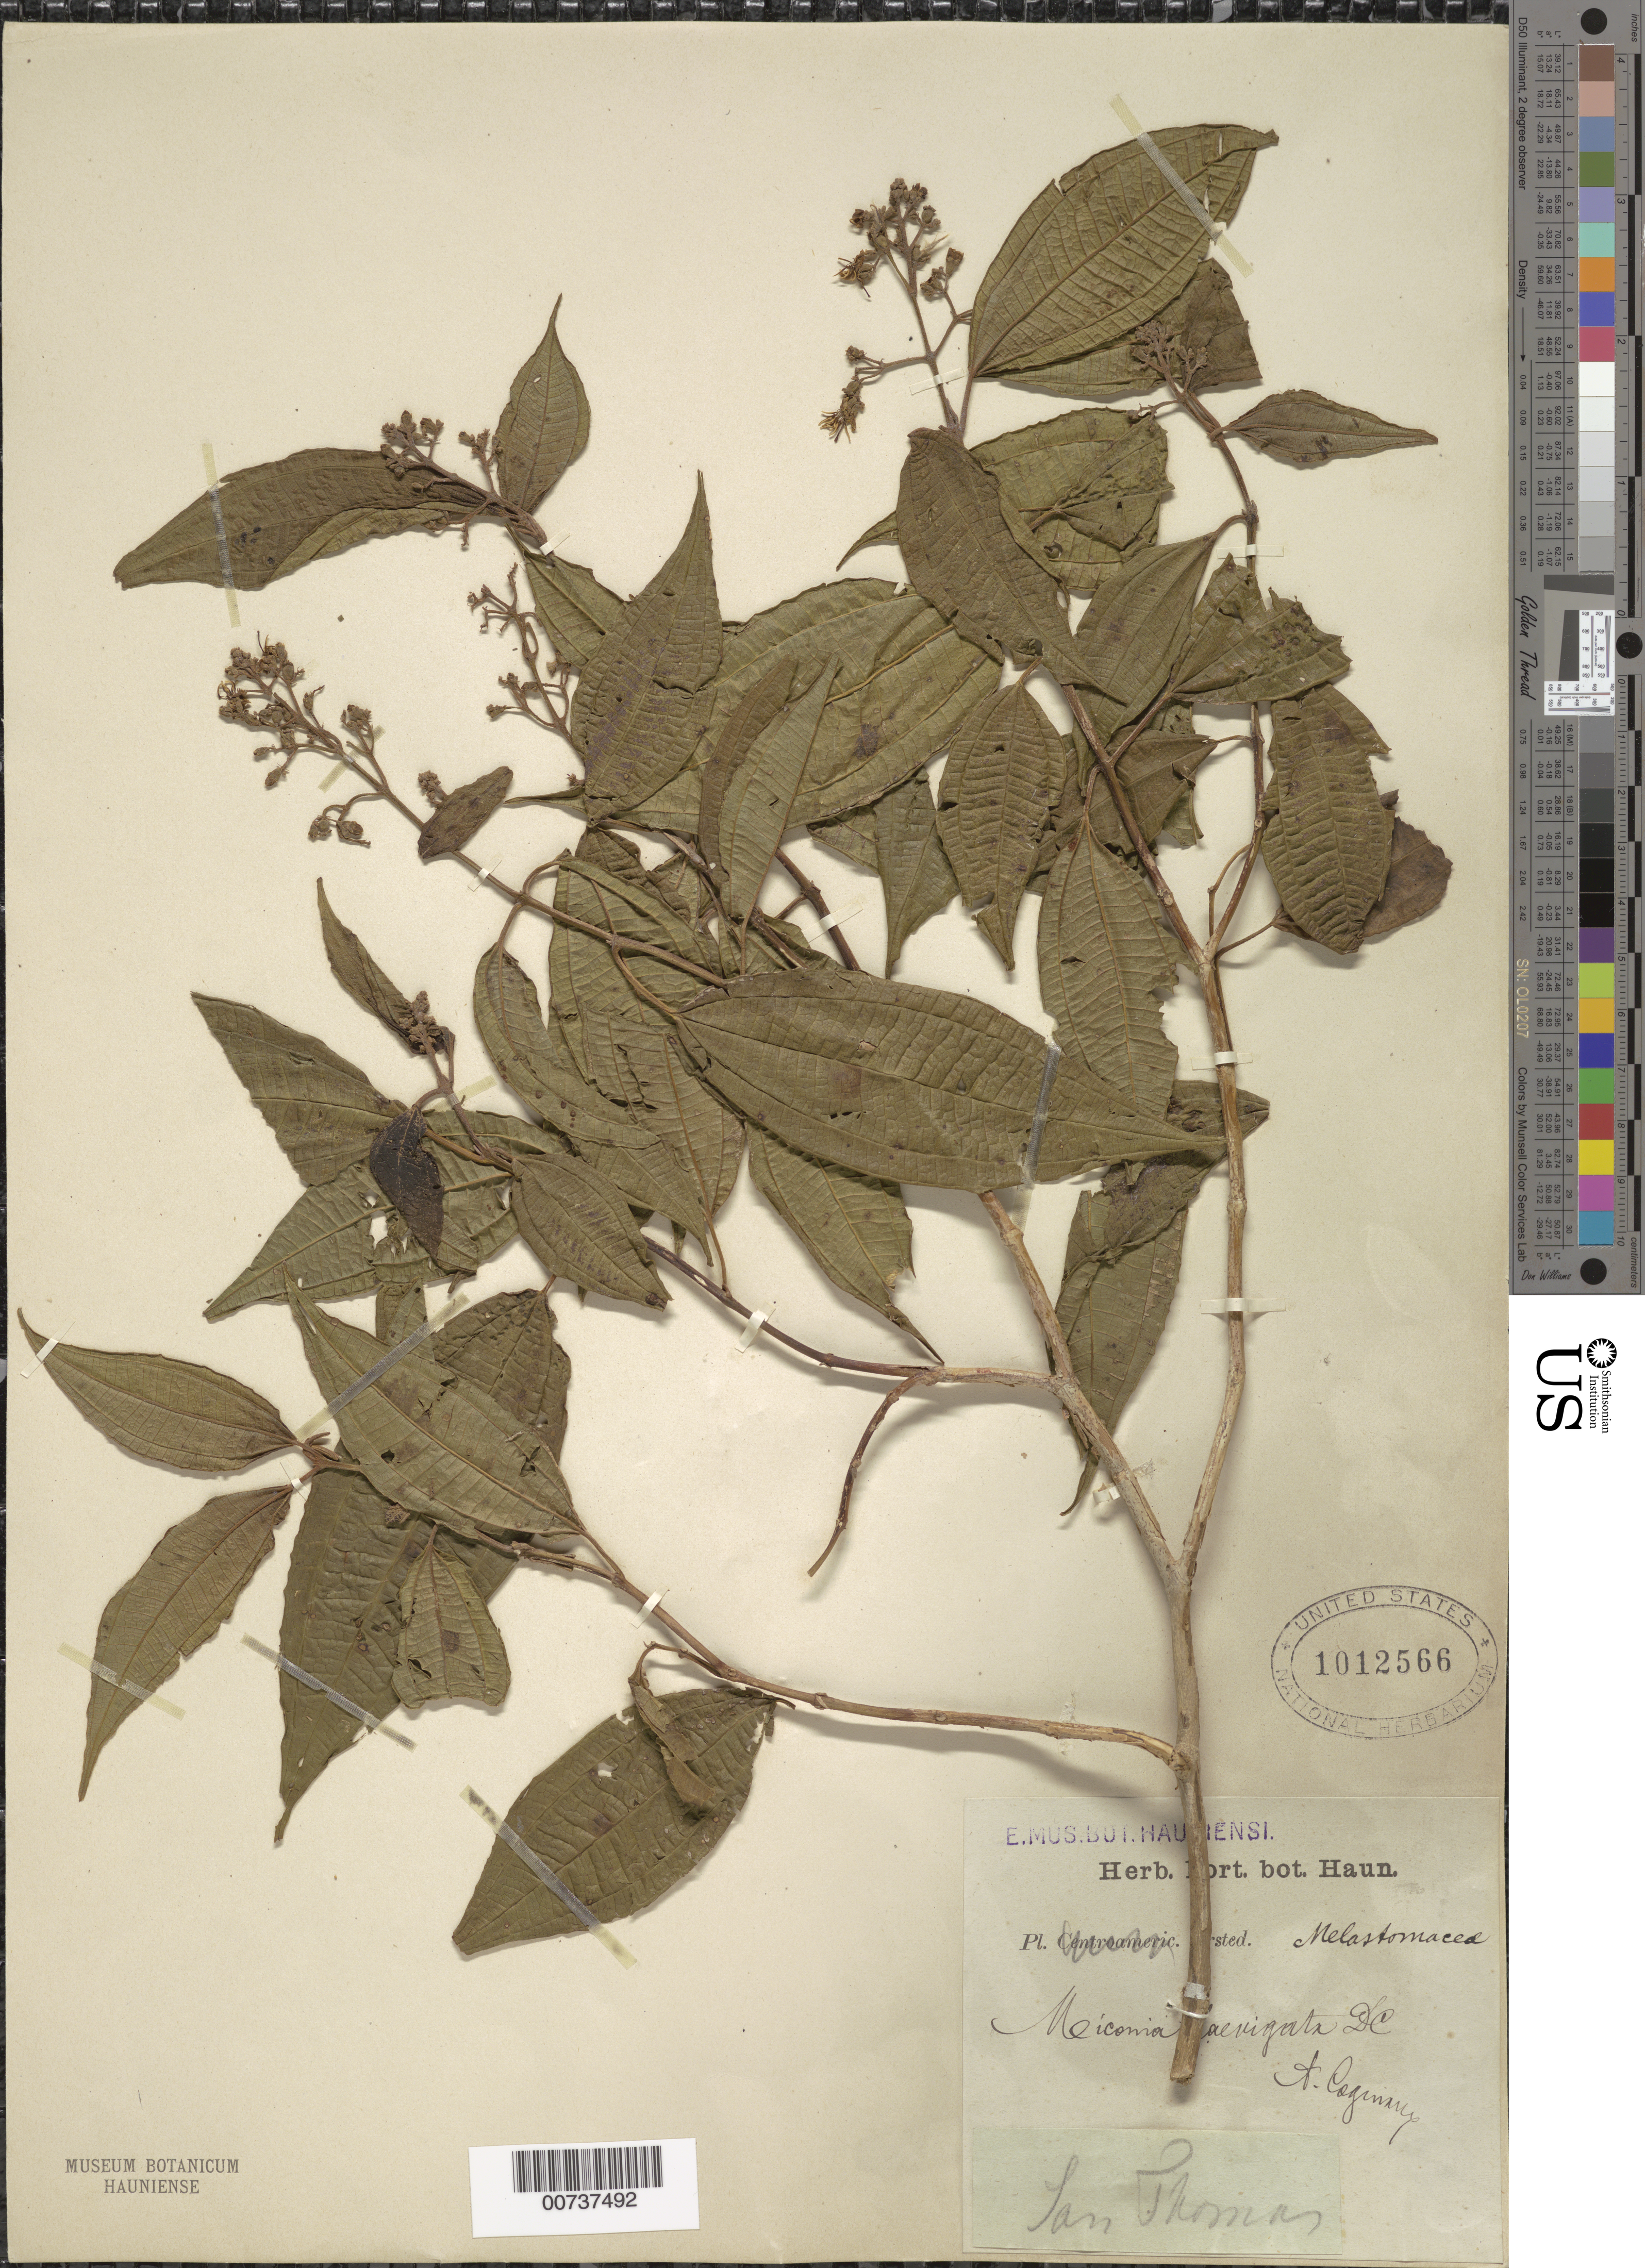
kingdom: Plantae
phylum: Tracheophyta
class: Magnoliopsida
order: Myrtales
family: Melastomataceae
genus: Miconia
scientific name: Miconia laevigata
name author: (L.) D. Don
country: U.S. Virgin Islands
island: St. Thomas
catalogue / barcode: US 1012566